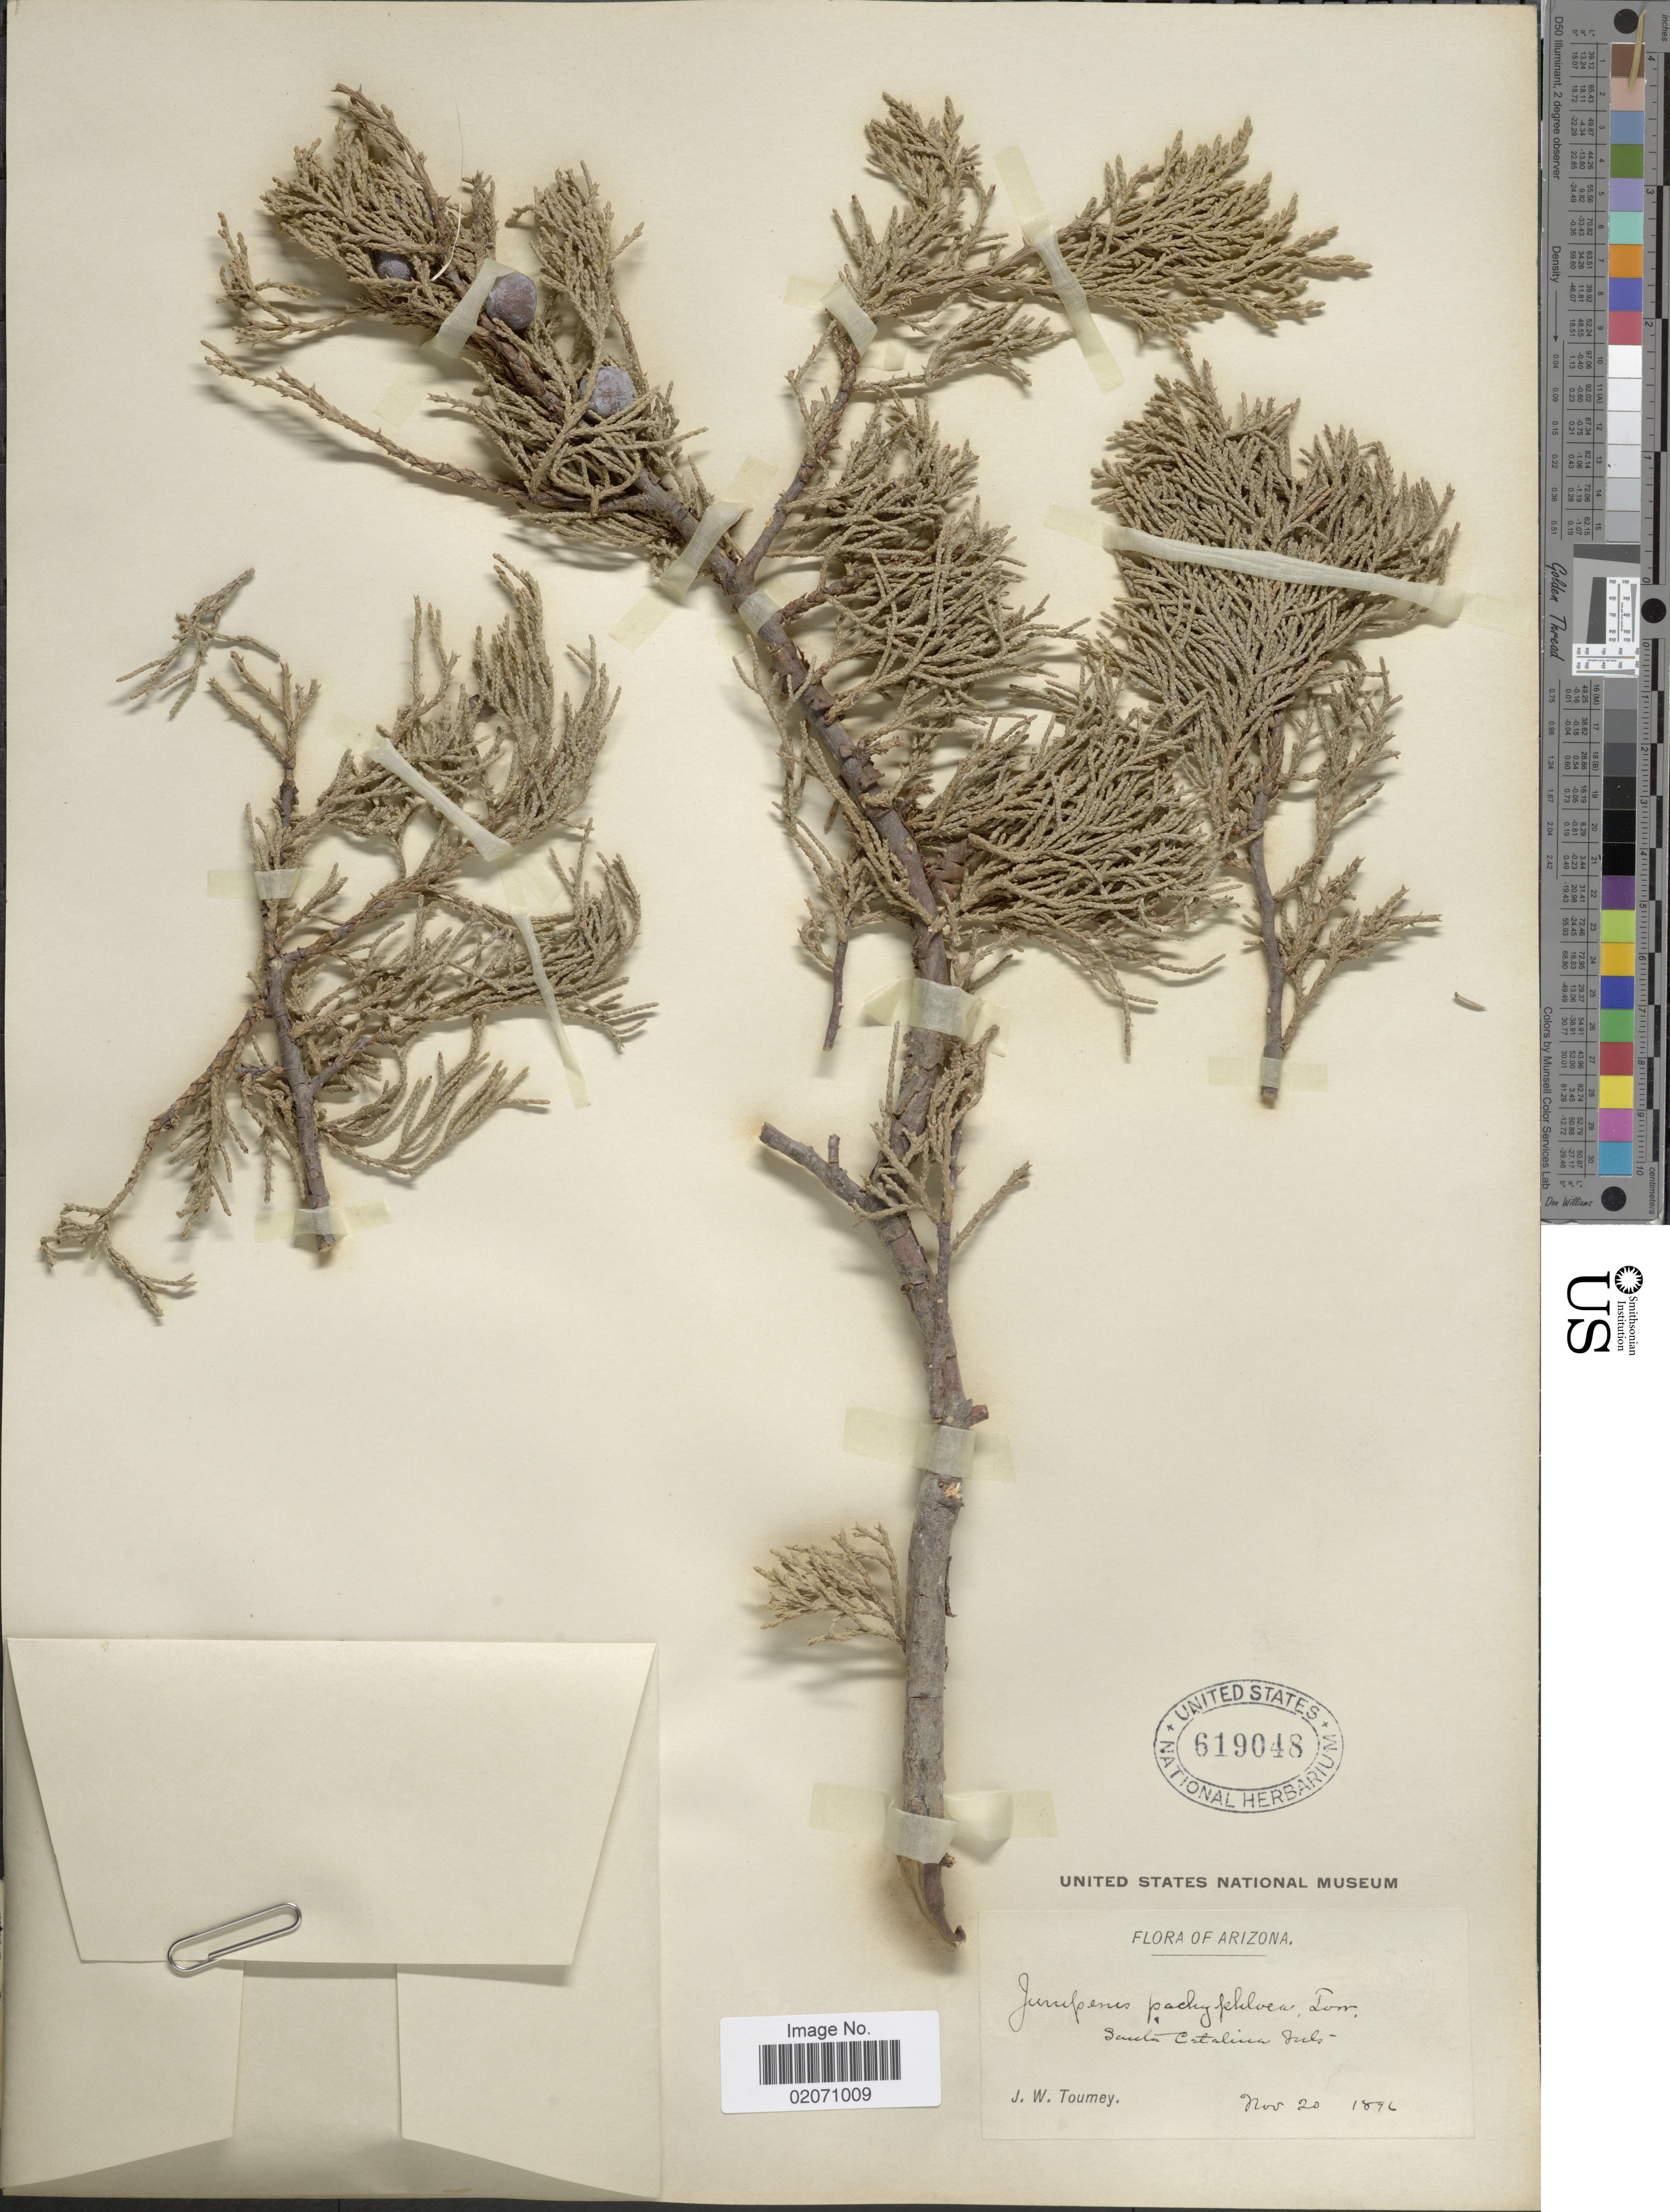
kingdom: Plantae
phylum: Tracheophyta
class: Pinopsida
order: Pinales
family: Cupressaceae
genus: Juniperus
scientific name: Juniperus deppeana var. pachyphlaea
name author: (Torr.) Martínez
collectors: J. W. Toumey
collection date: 1896-11-20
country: United States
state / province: Arizona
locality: Santa Catalina Mts.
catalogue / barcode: US 619048